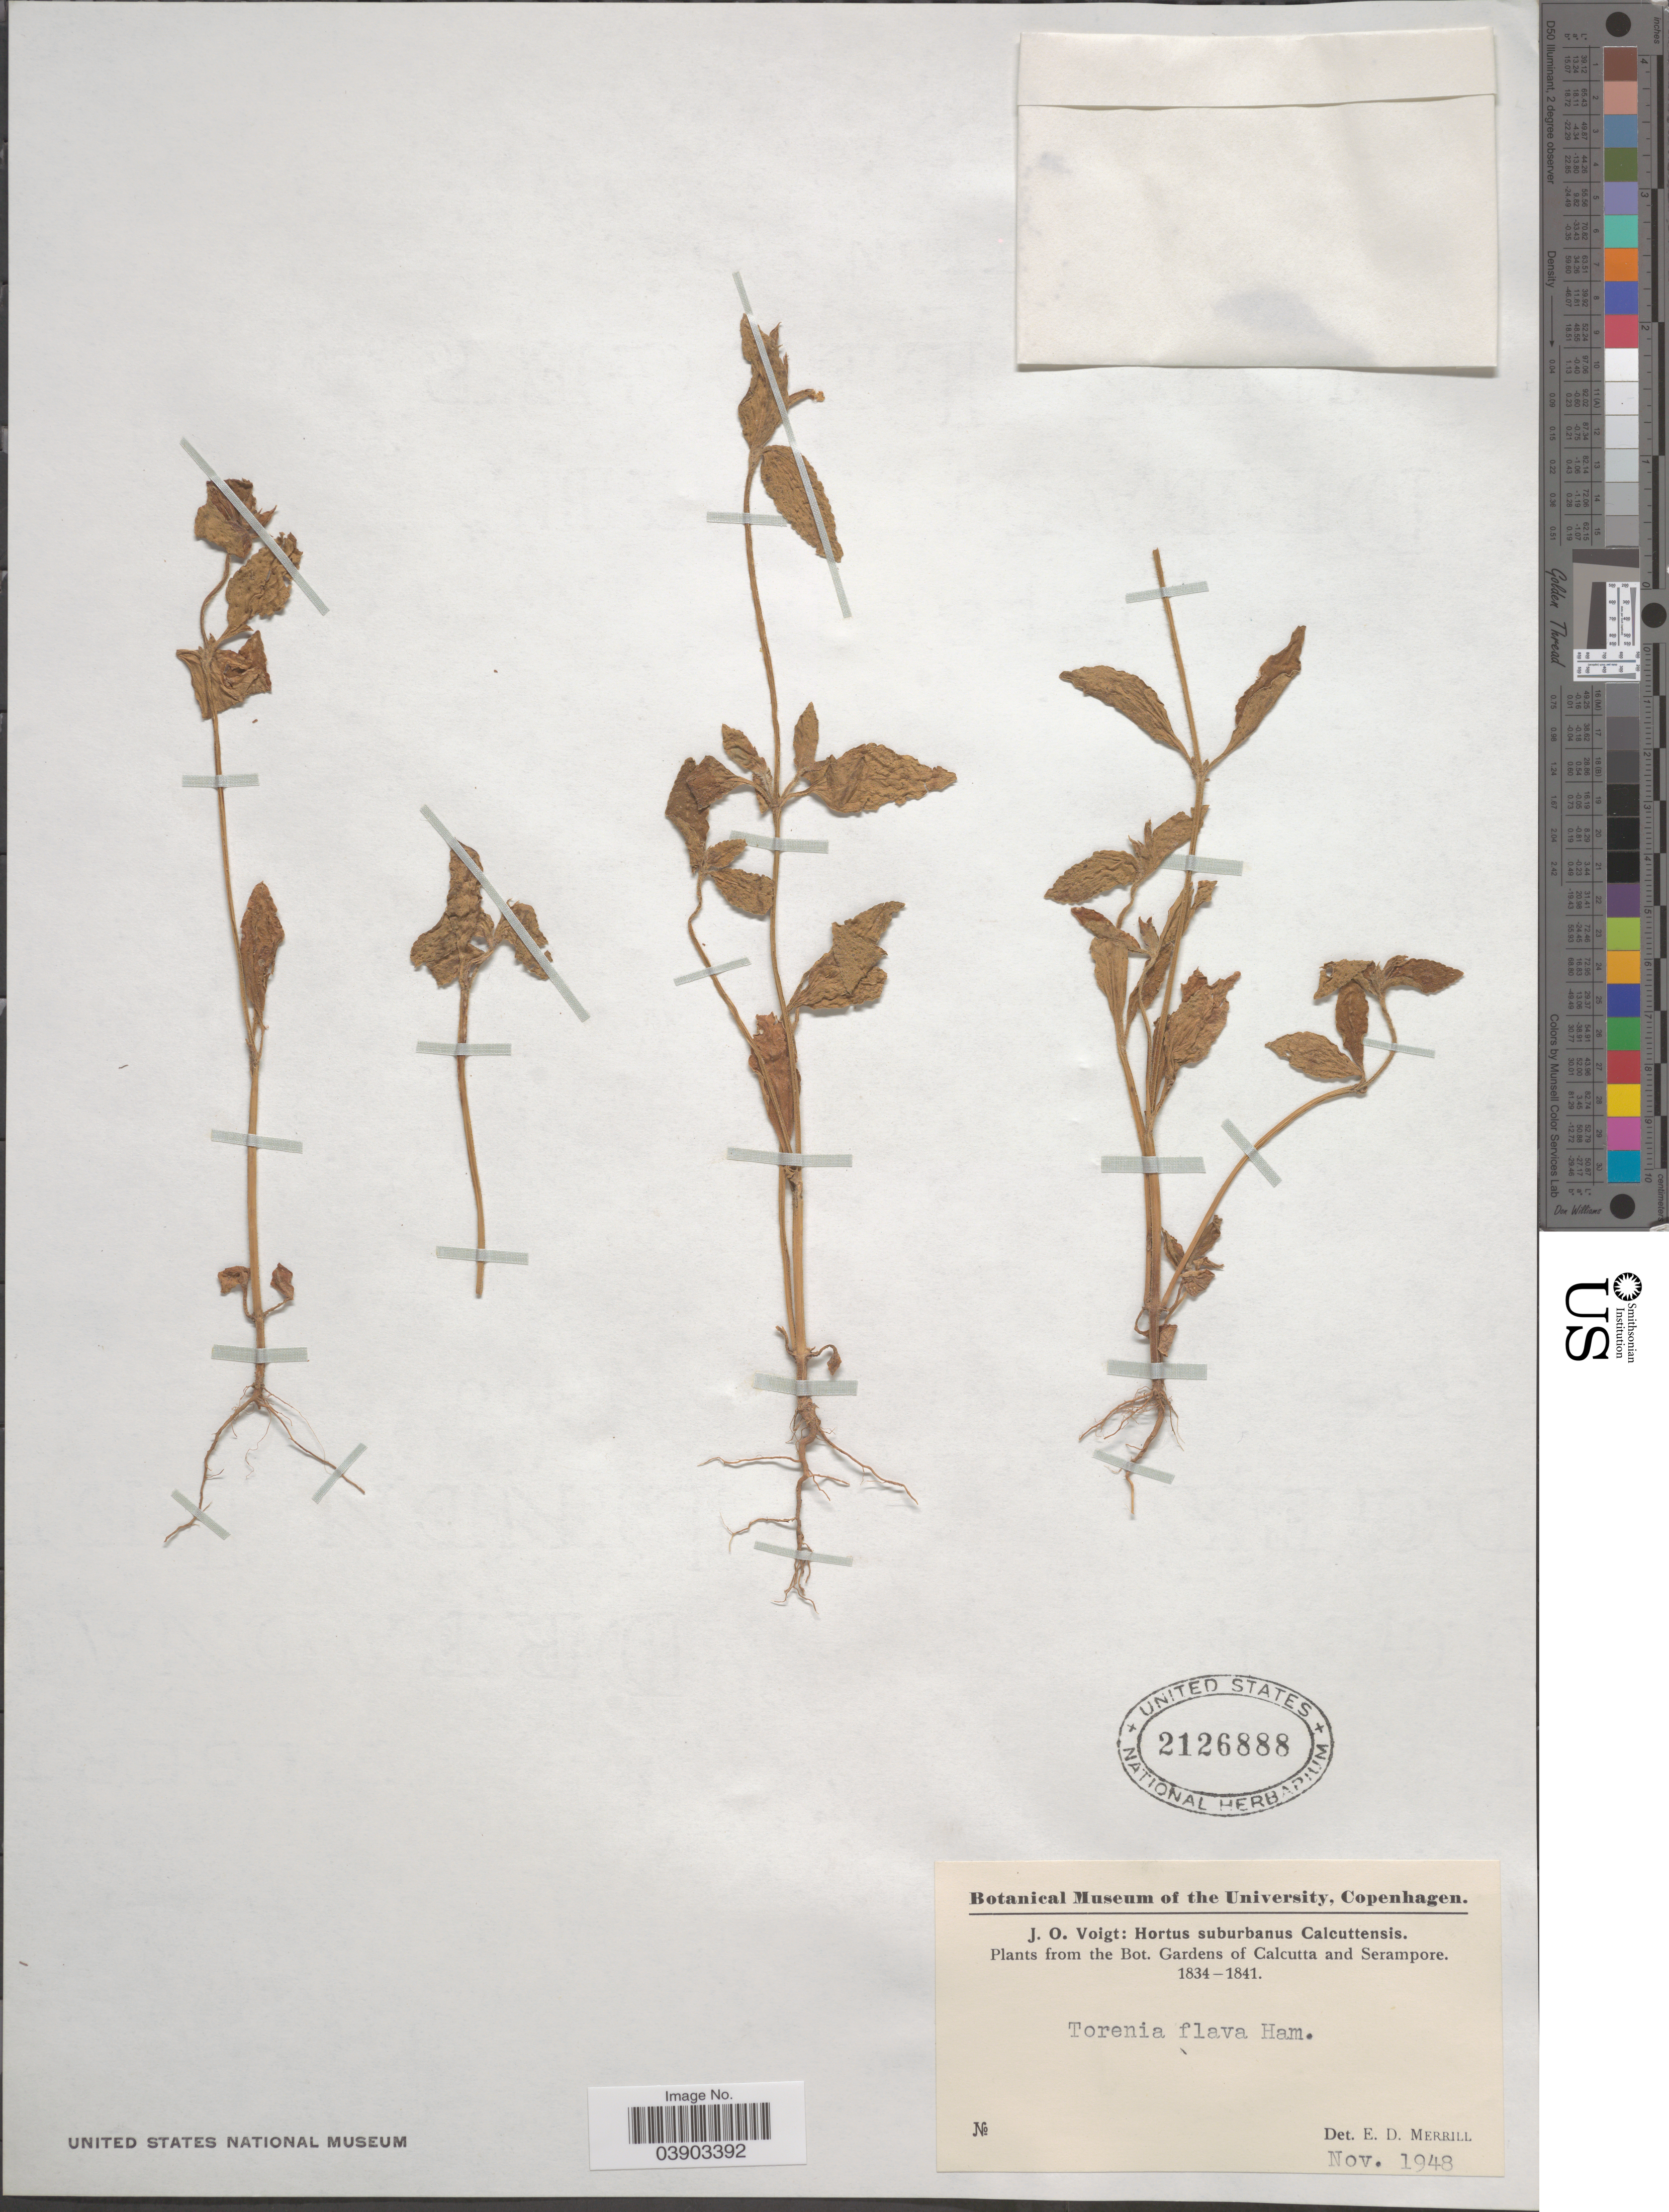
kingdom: Plantae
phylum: Tracheophyta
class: Magnoliopsida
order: Lamiales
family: Linderniaceae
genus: Torenia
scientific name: Torenia flava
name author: Ham.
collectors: J. O. Voigt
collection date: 1948-11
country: India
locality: Hortus suburbanus Calcuttensis Bot. Gardens of Calcutta and Serampore.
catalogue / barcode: US 2126888